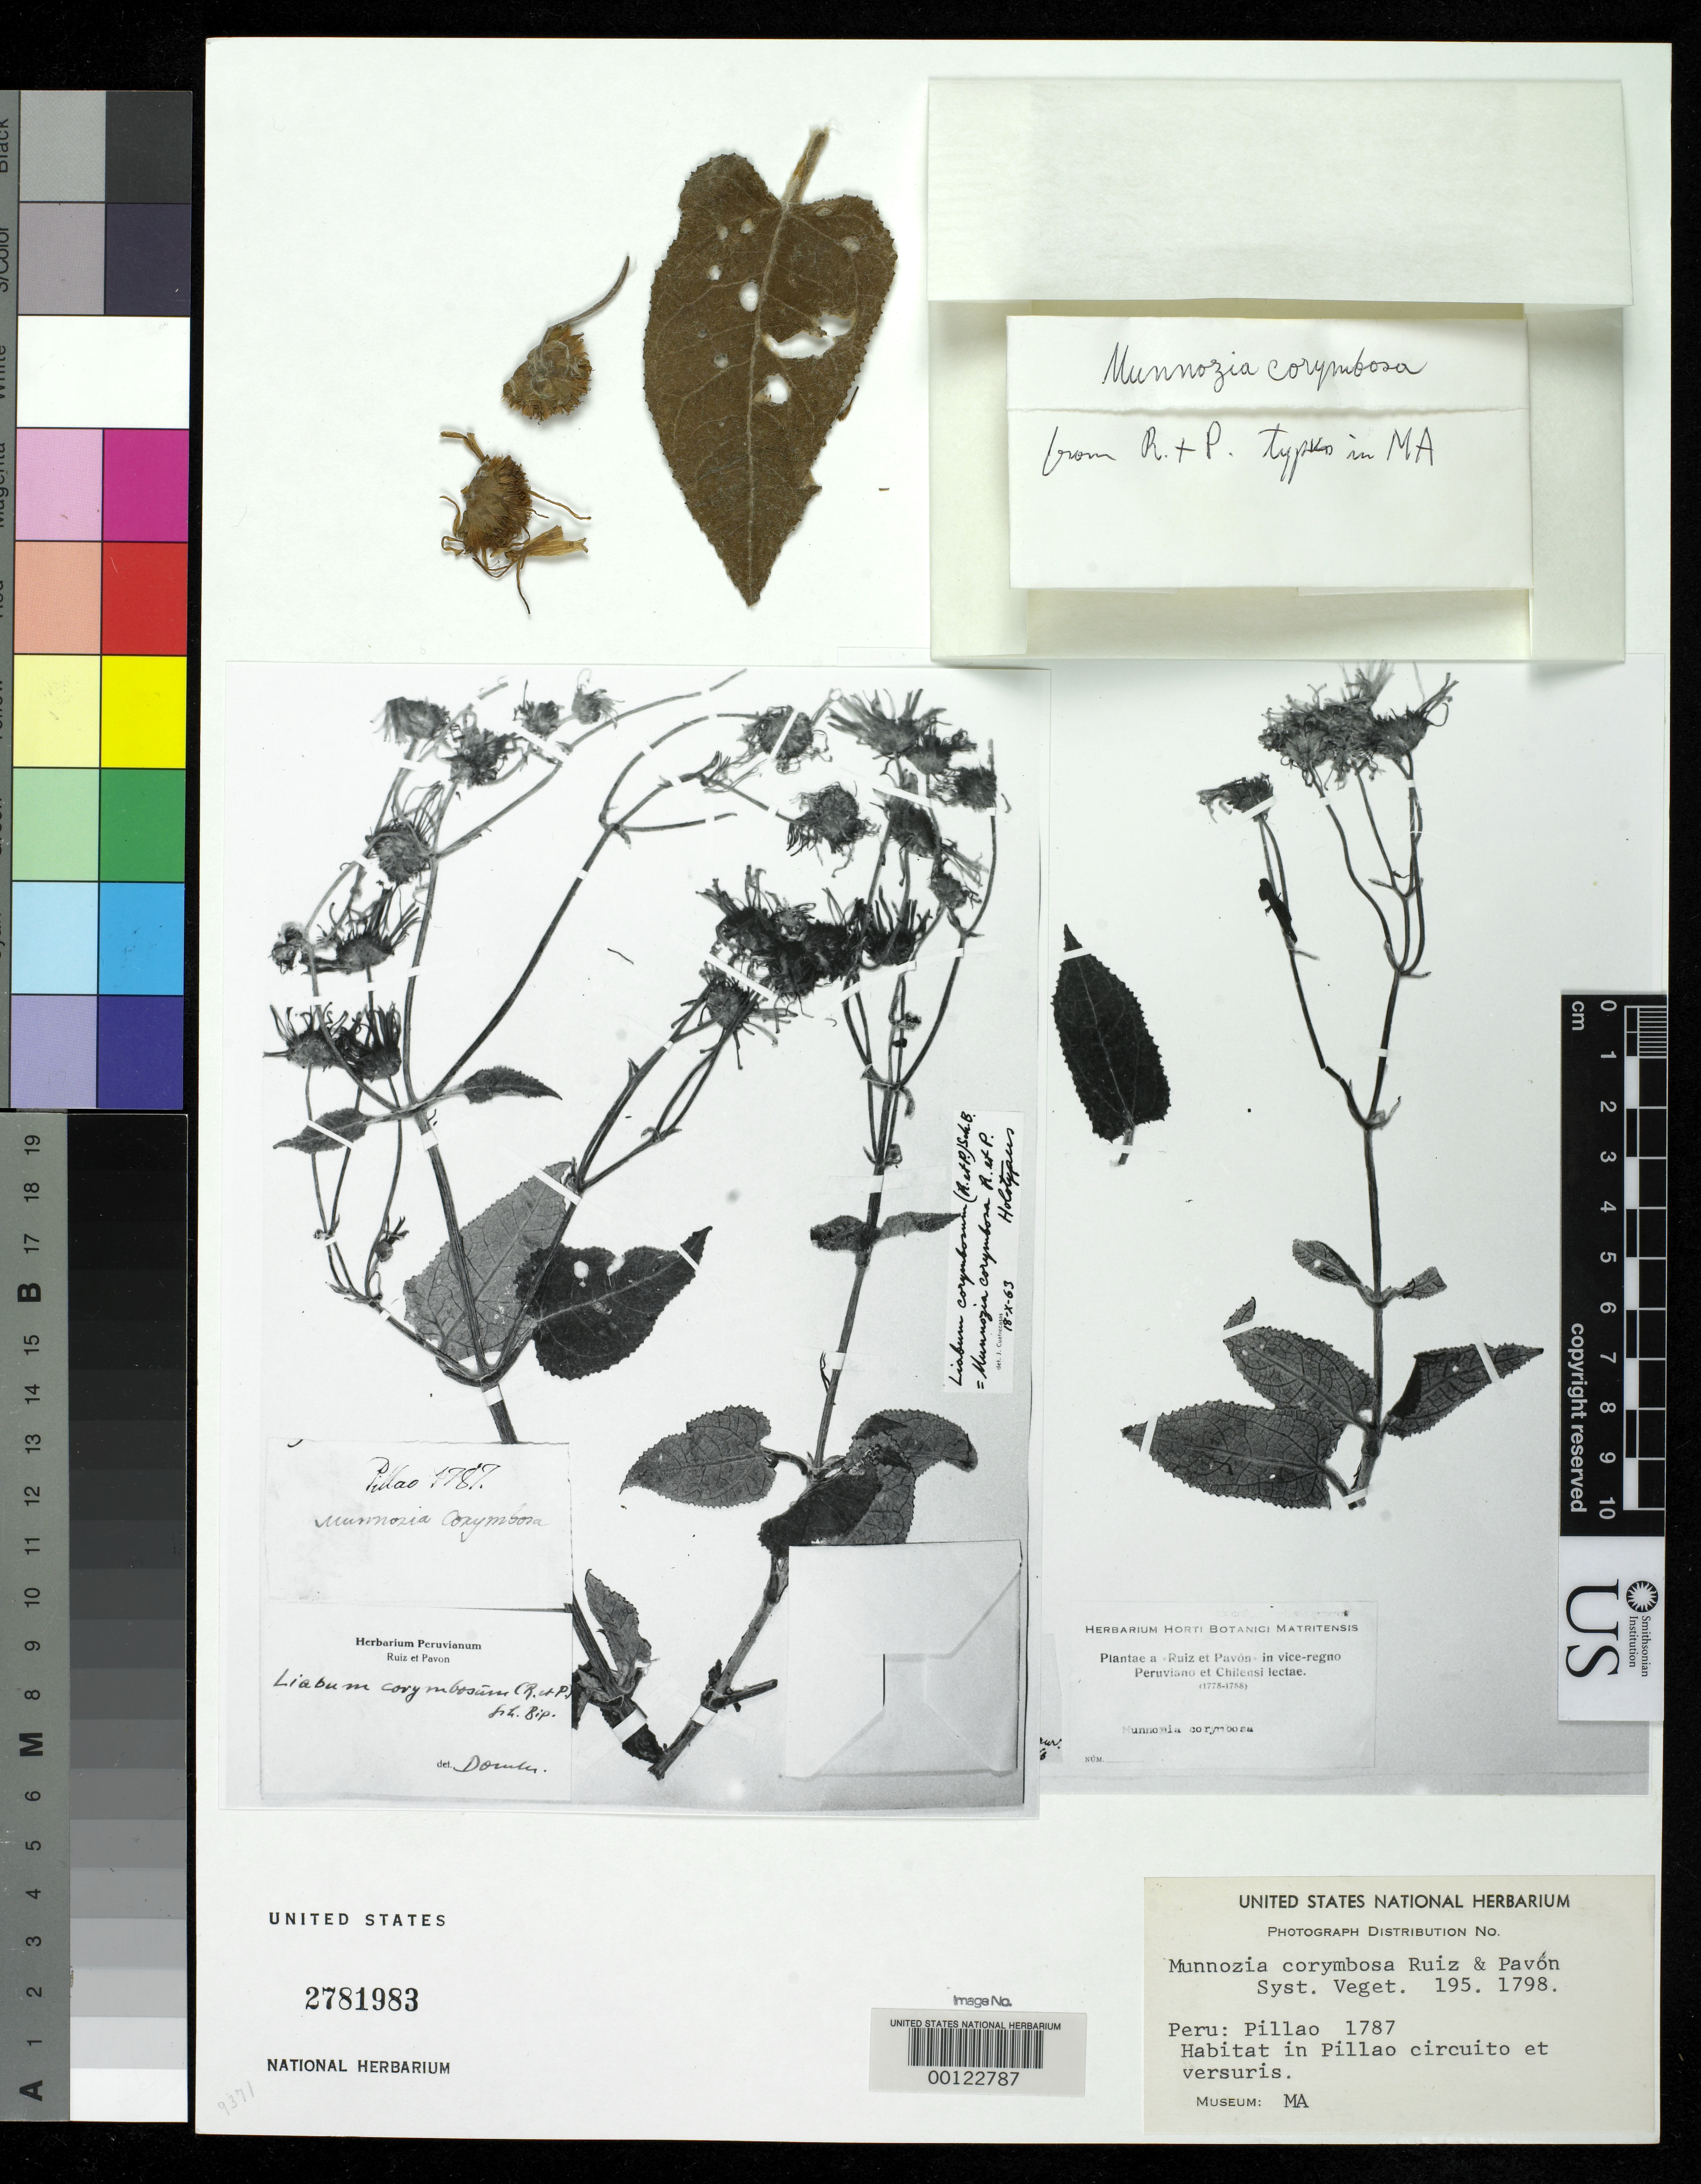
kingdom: Plantae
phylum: Tracheophyta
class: Magnoliopsida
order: Asterales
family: Asteraceae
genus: Munnozia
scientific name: Munnozia corymbosa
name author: Ruiz & Pav.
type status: Type Material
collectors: H. Ruiz López & J. A. Pavón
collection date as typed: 1787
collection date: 1787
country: Peru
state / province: Huánuco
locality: Pillao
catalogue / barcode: US 2781983